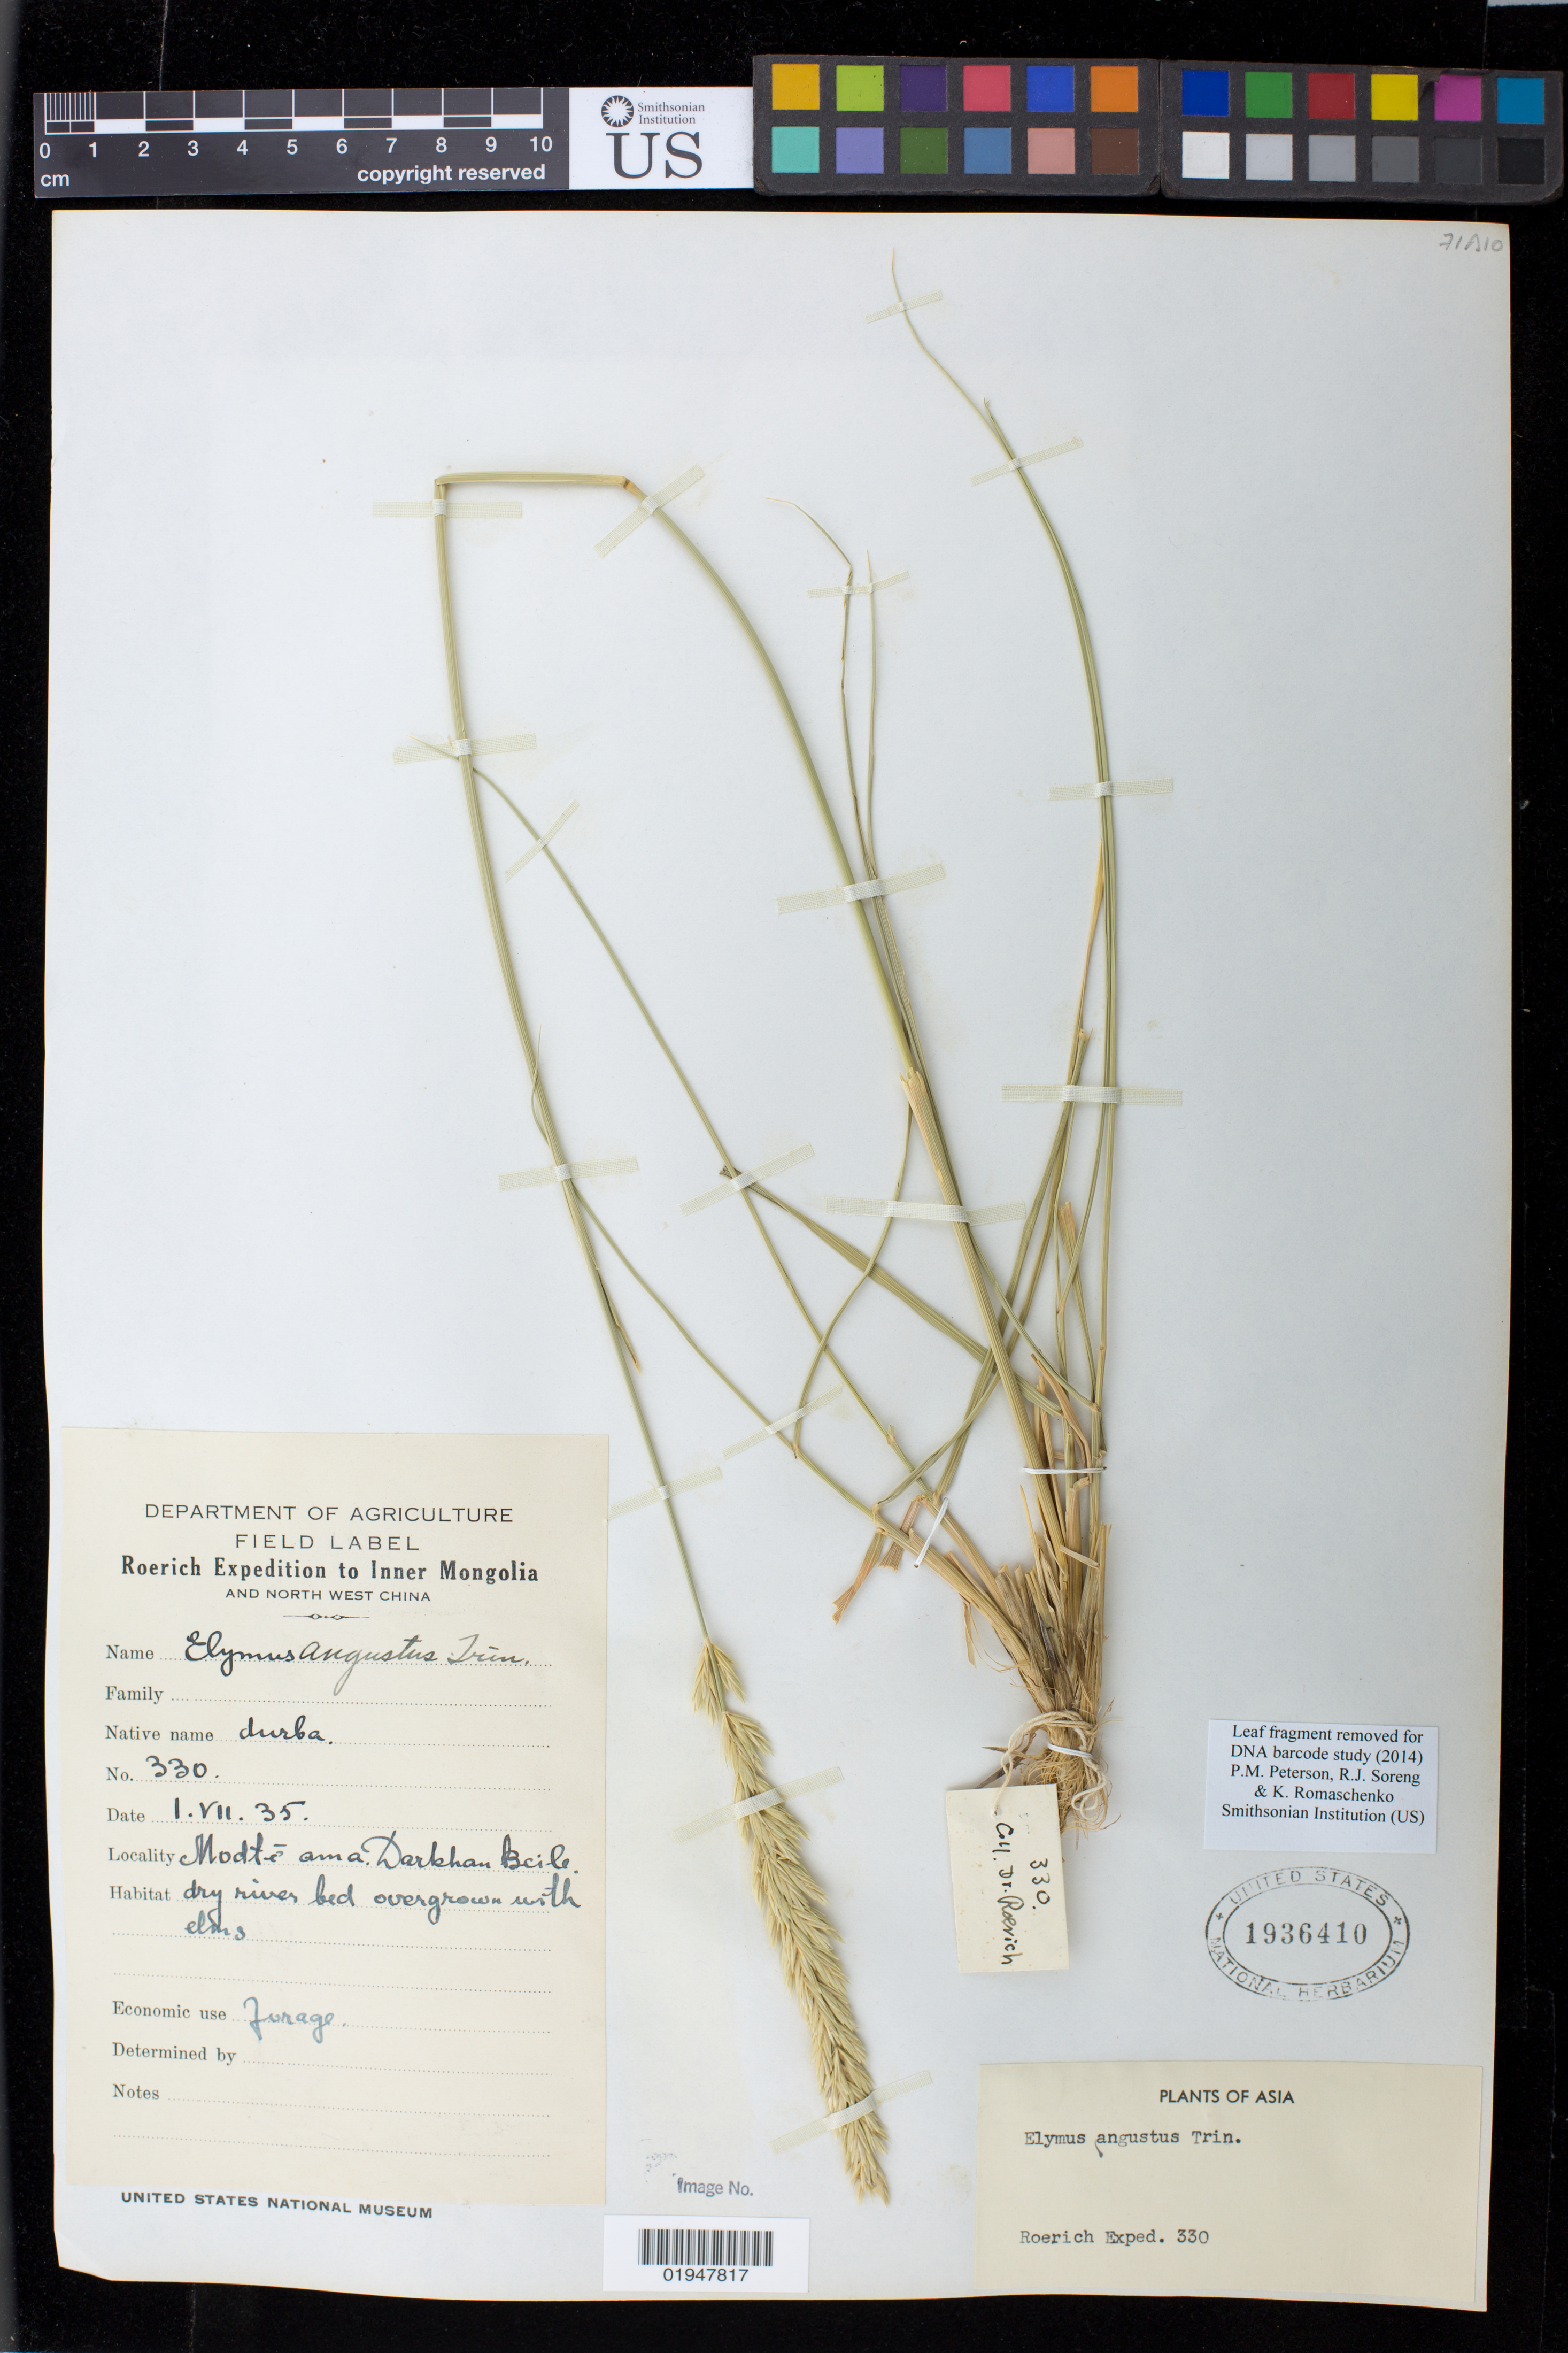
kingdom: Plantae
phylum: Tracheophyta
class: Liliopsida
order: Poales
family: Poaceae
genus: Elymus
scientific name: Elymus angustus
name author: Trin.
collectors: Roerich Expedition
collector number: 330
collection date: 1935-07-01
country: Mongolia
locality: Inner Mongolia and North West China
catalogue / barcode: US 1936410